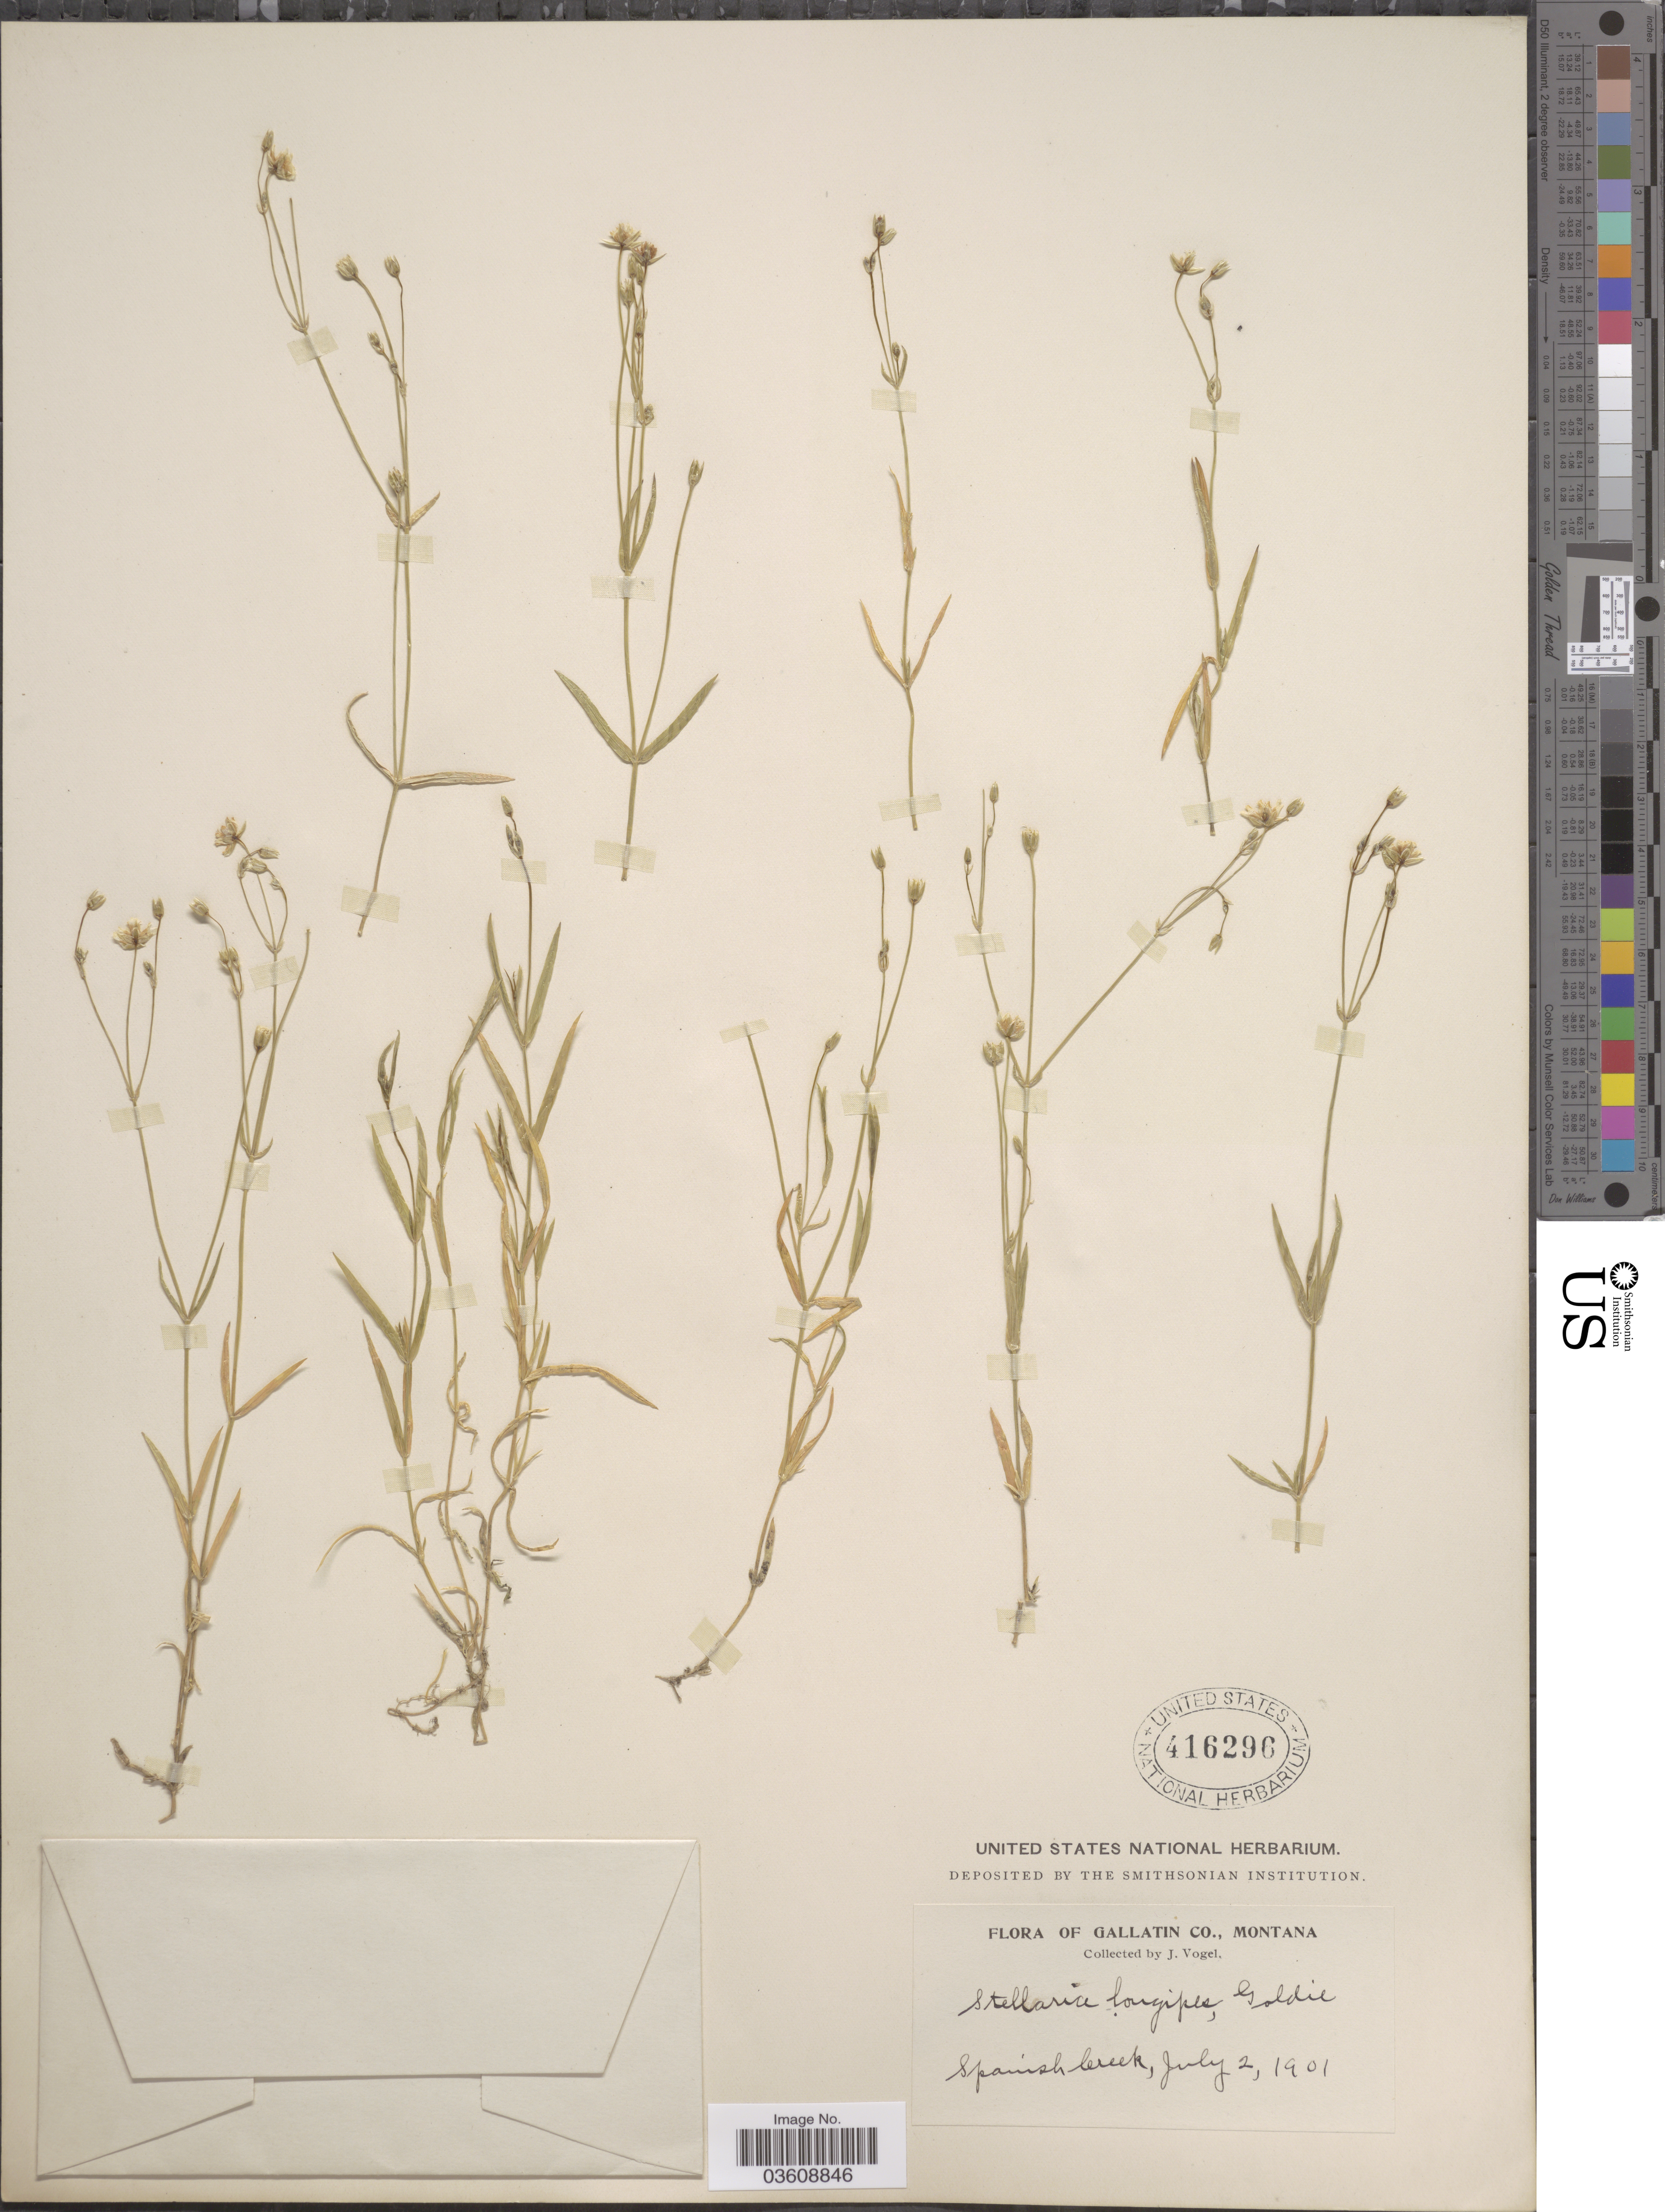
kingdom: Plantae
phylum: Tracheophyta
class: Magnoliopsida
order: Caryophyllales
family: Caryophyllaceae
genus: Stellaria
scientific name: Stellaria longipes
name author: Goldie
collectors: J. Vogel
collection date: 1901-07-02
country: United States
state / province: Montana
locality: Gallatin Co., Spanish Creek.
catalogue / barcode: US 416296